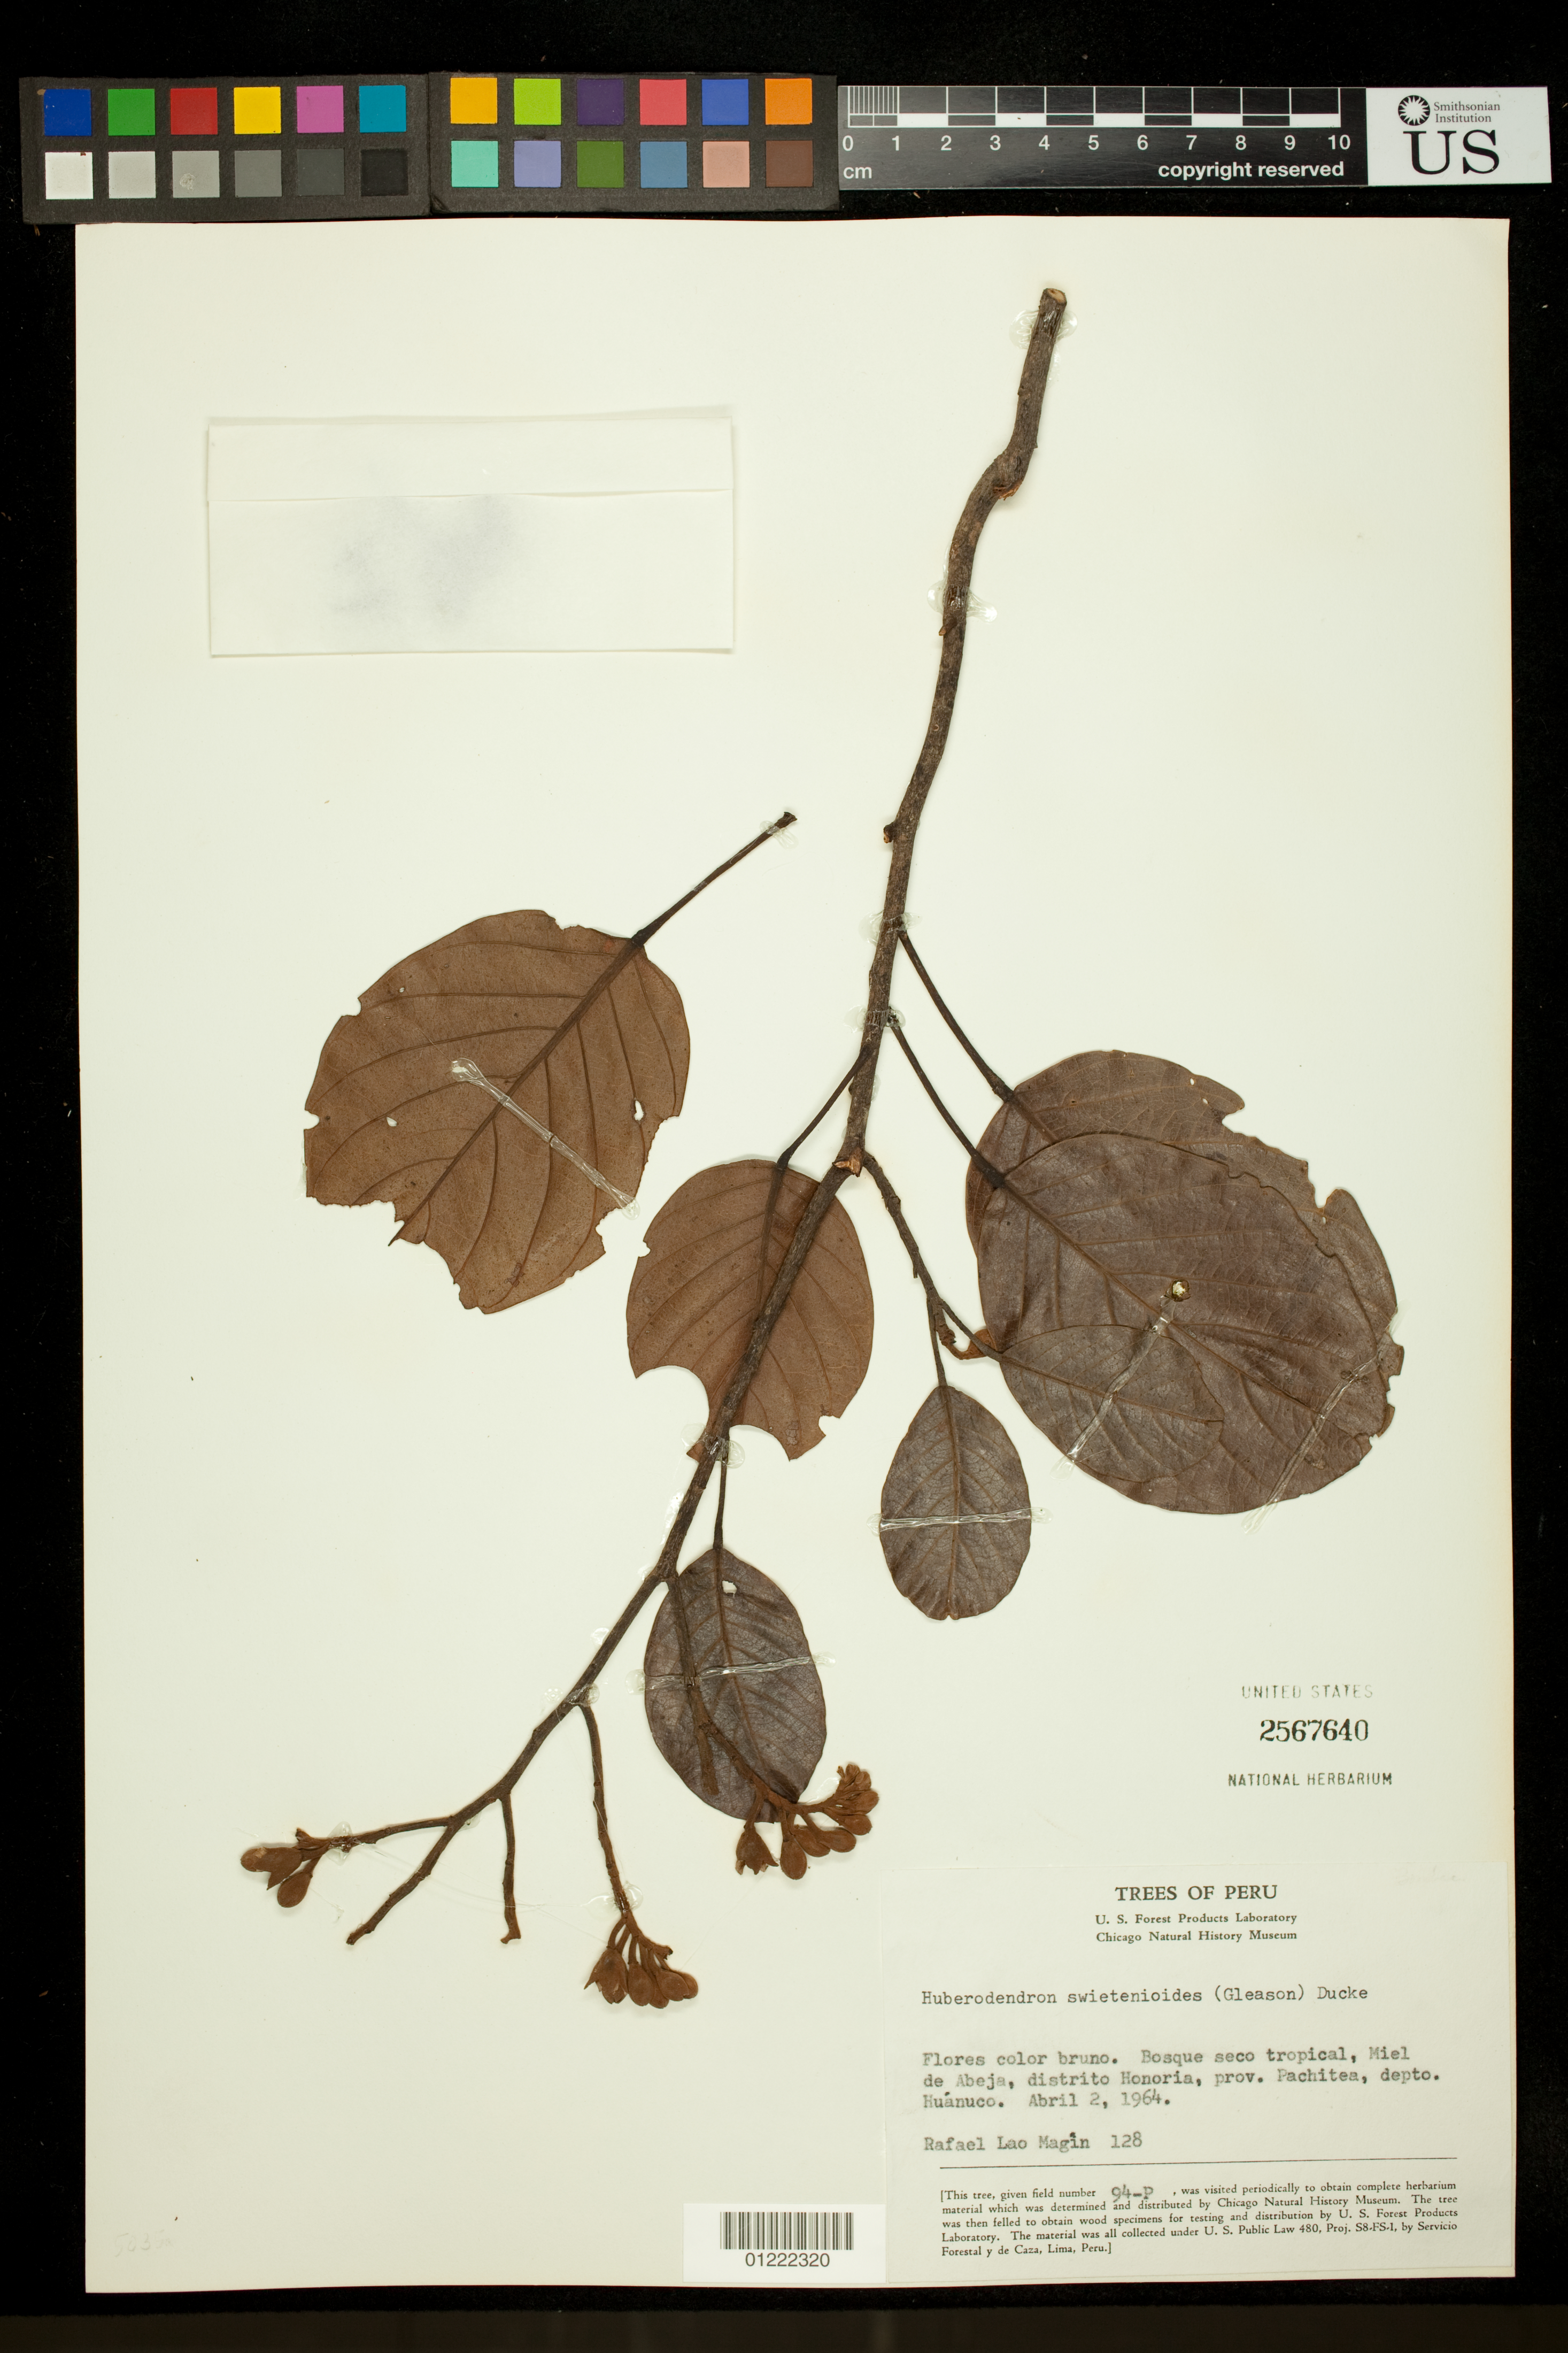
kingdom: Plantae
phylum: Tracheophyta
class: Magnoliopsida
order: Malvales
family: Malvaceae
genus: Huberodendron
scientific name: Huberodendron swietenioides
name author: (Gleason) Ducke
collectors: R. L. Magin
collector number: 128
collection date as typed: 4/2/1964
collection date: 1964-04-02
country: Peru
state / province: Huánuco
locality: Bosque seco tropical, Miel de Abeja, distrito Honoria, prov. Pachitea, depto. Huánuco.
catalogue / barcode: US 2567640